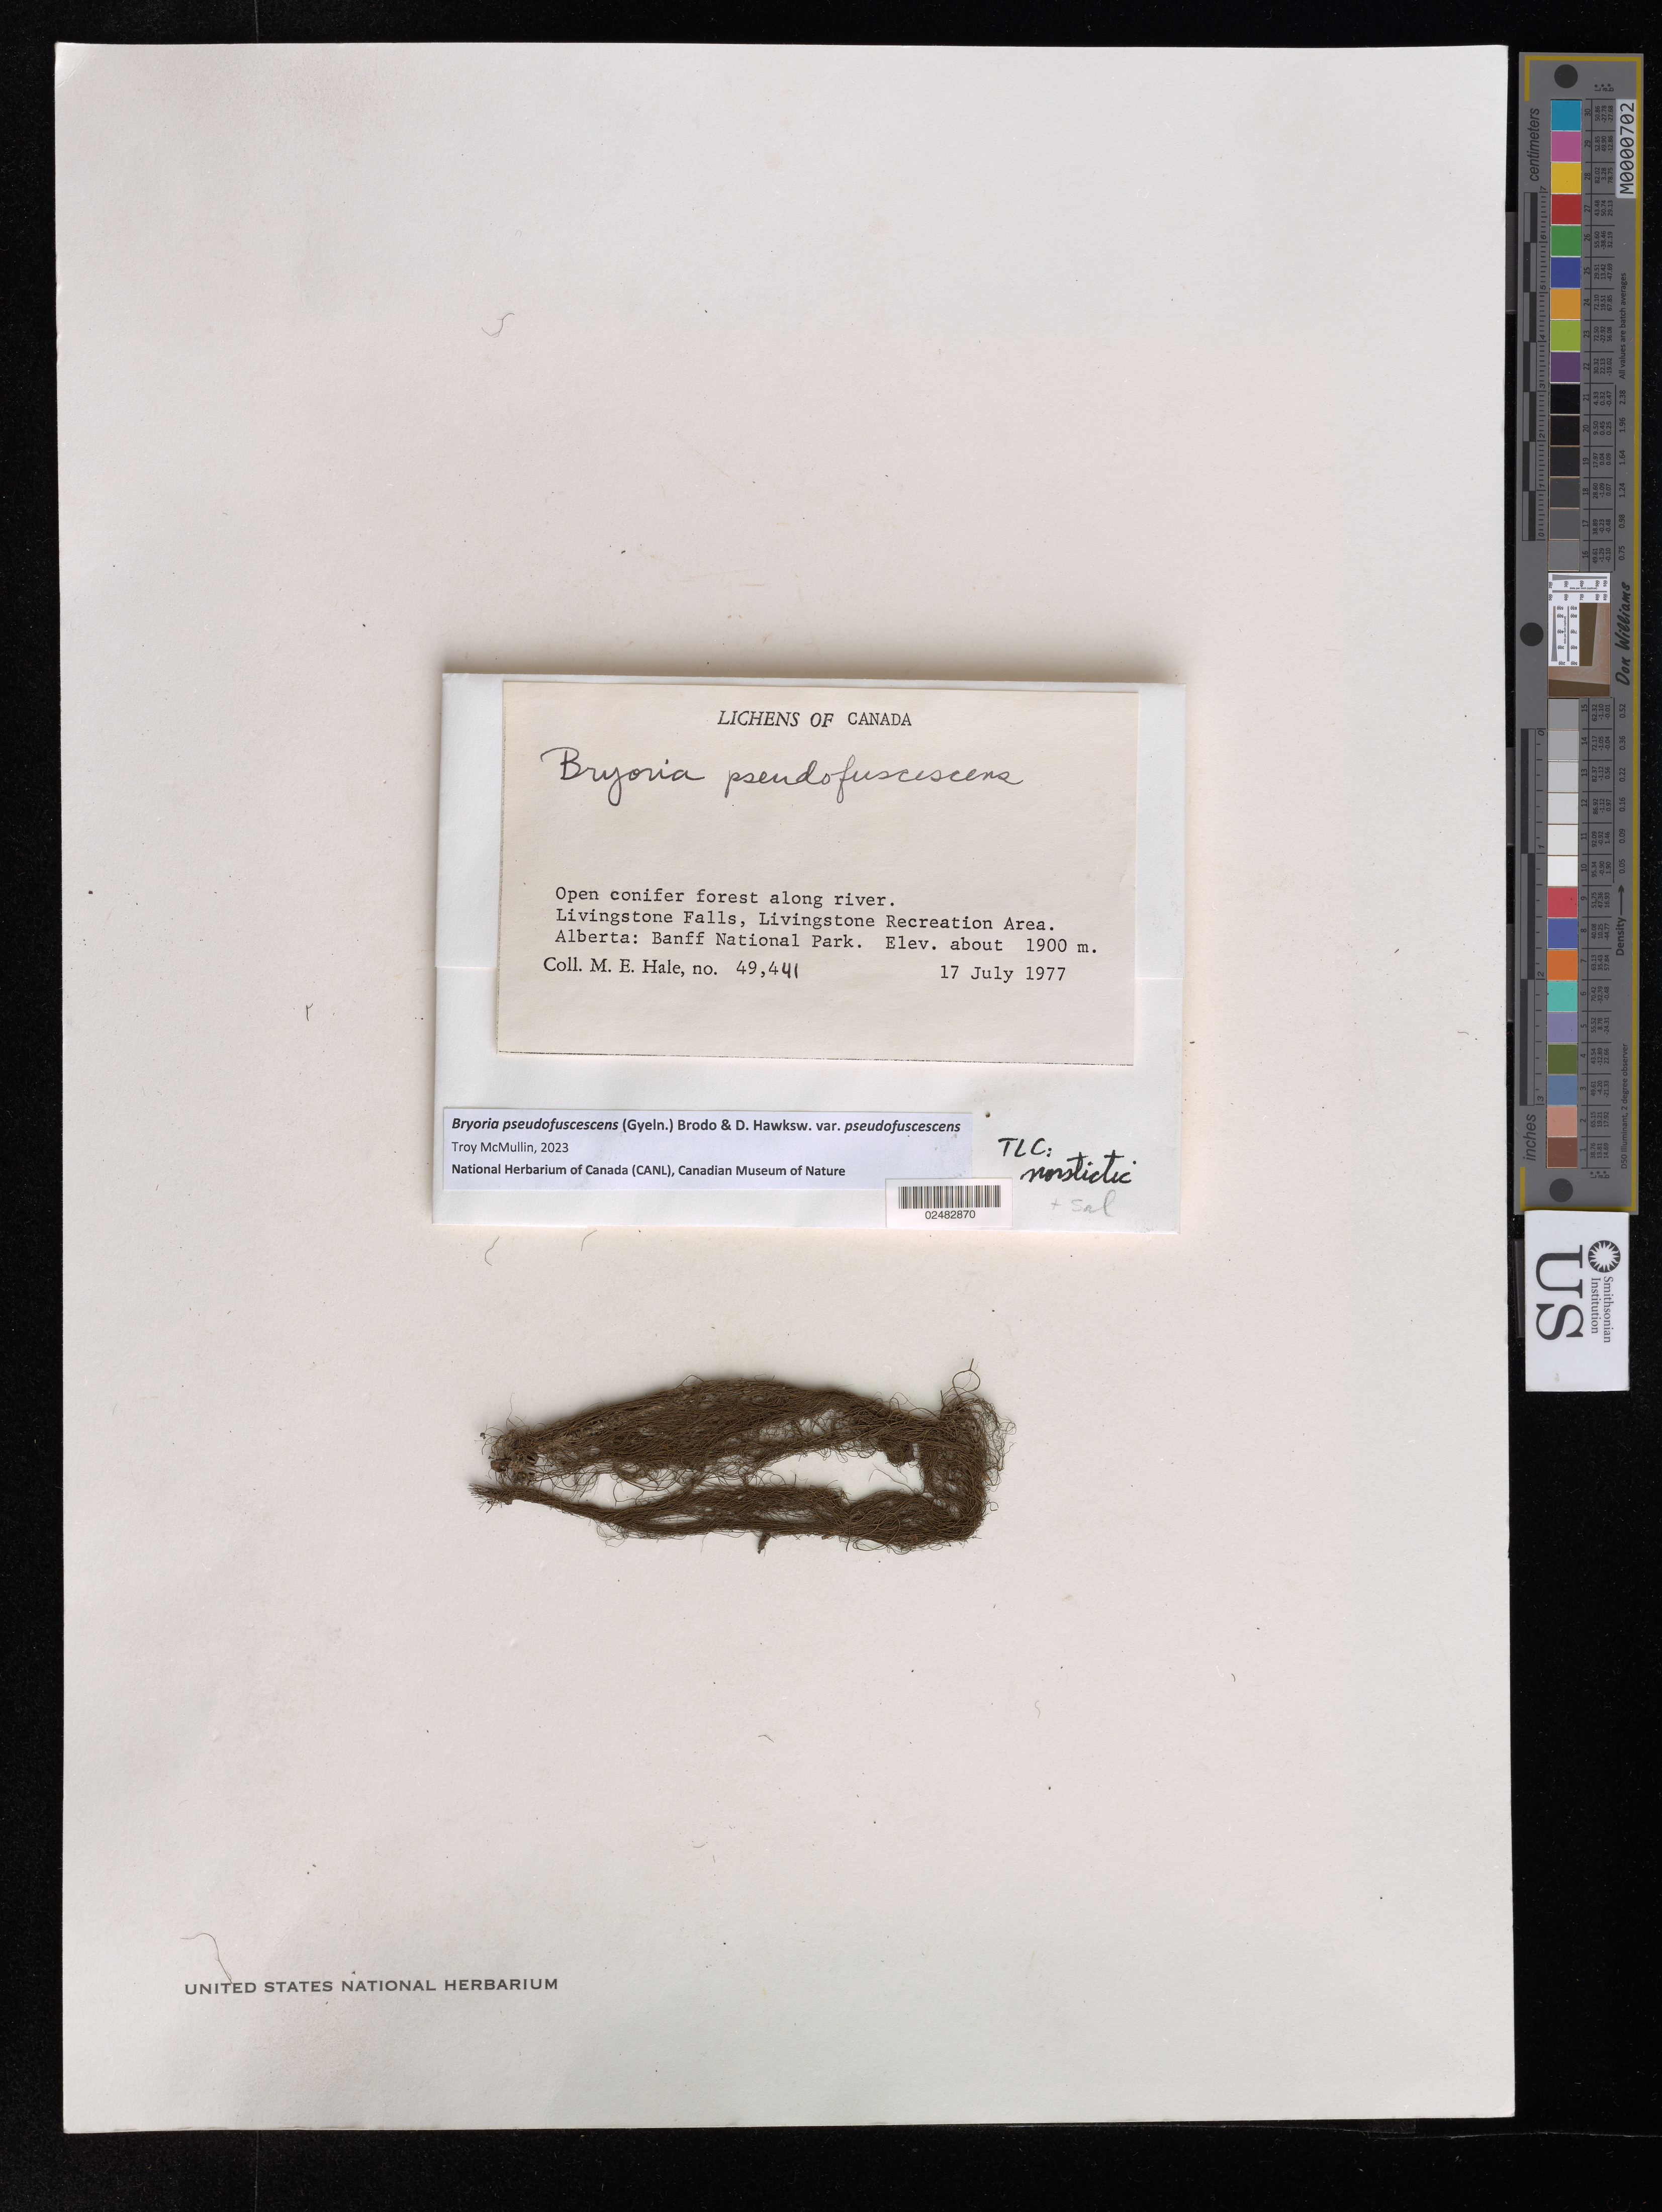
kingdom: Fungi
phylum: Ascomycota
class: Lecanoromycetes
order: Lecanorales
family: Parmeliaceae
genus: Bryoria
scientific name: Bryoria pseudofuscescens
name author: (Gyeln.) Brodo & D. Hawksw.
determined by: McMullin, R. Troy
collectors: M. Hale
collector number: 49441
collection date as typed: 17 Jul 1977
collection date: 1977-07-17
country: Canada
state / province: Alberta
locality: Banff national park, livingstone falls, livingstone recreation area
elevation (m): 1900